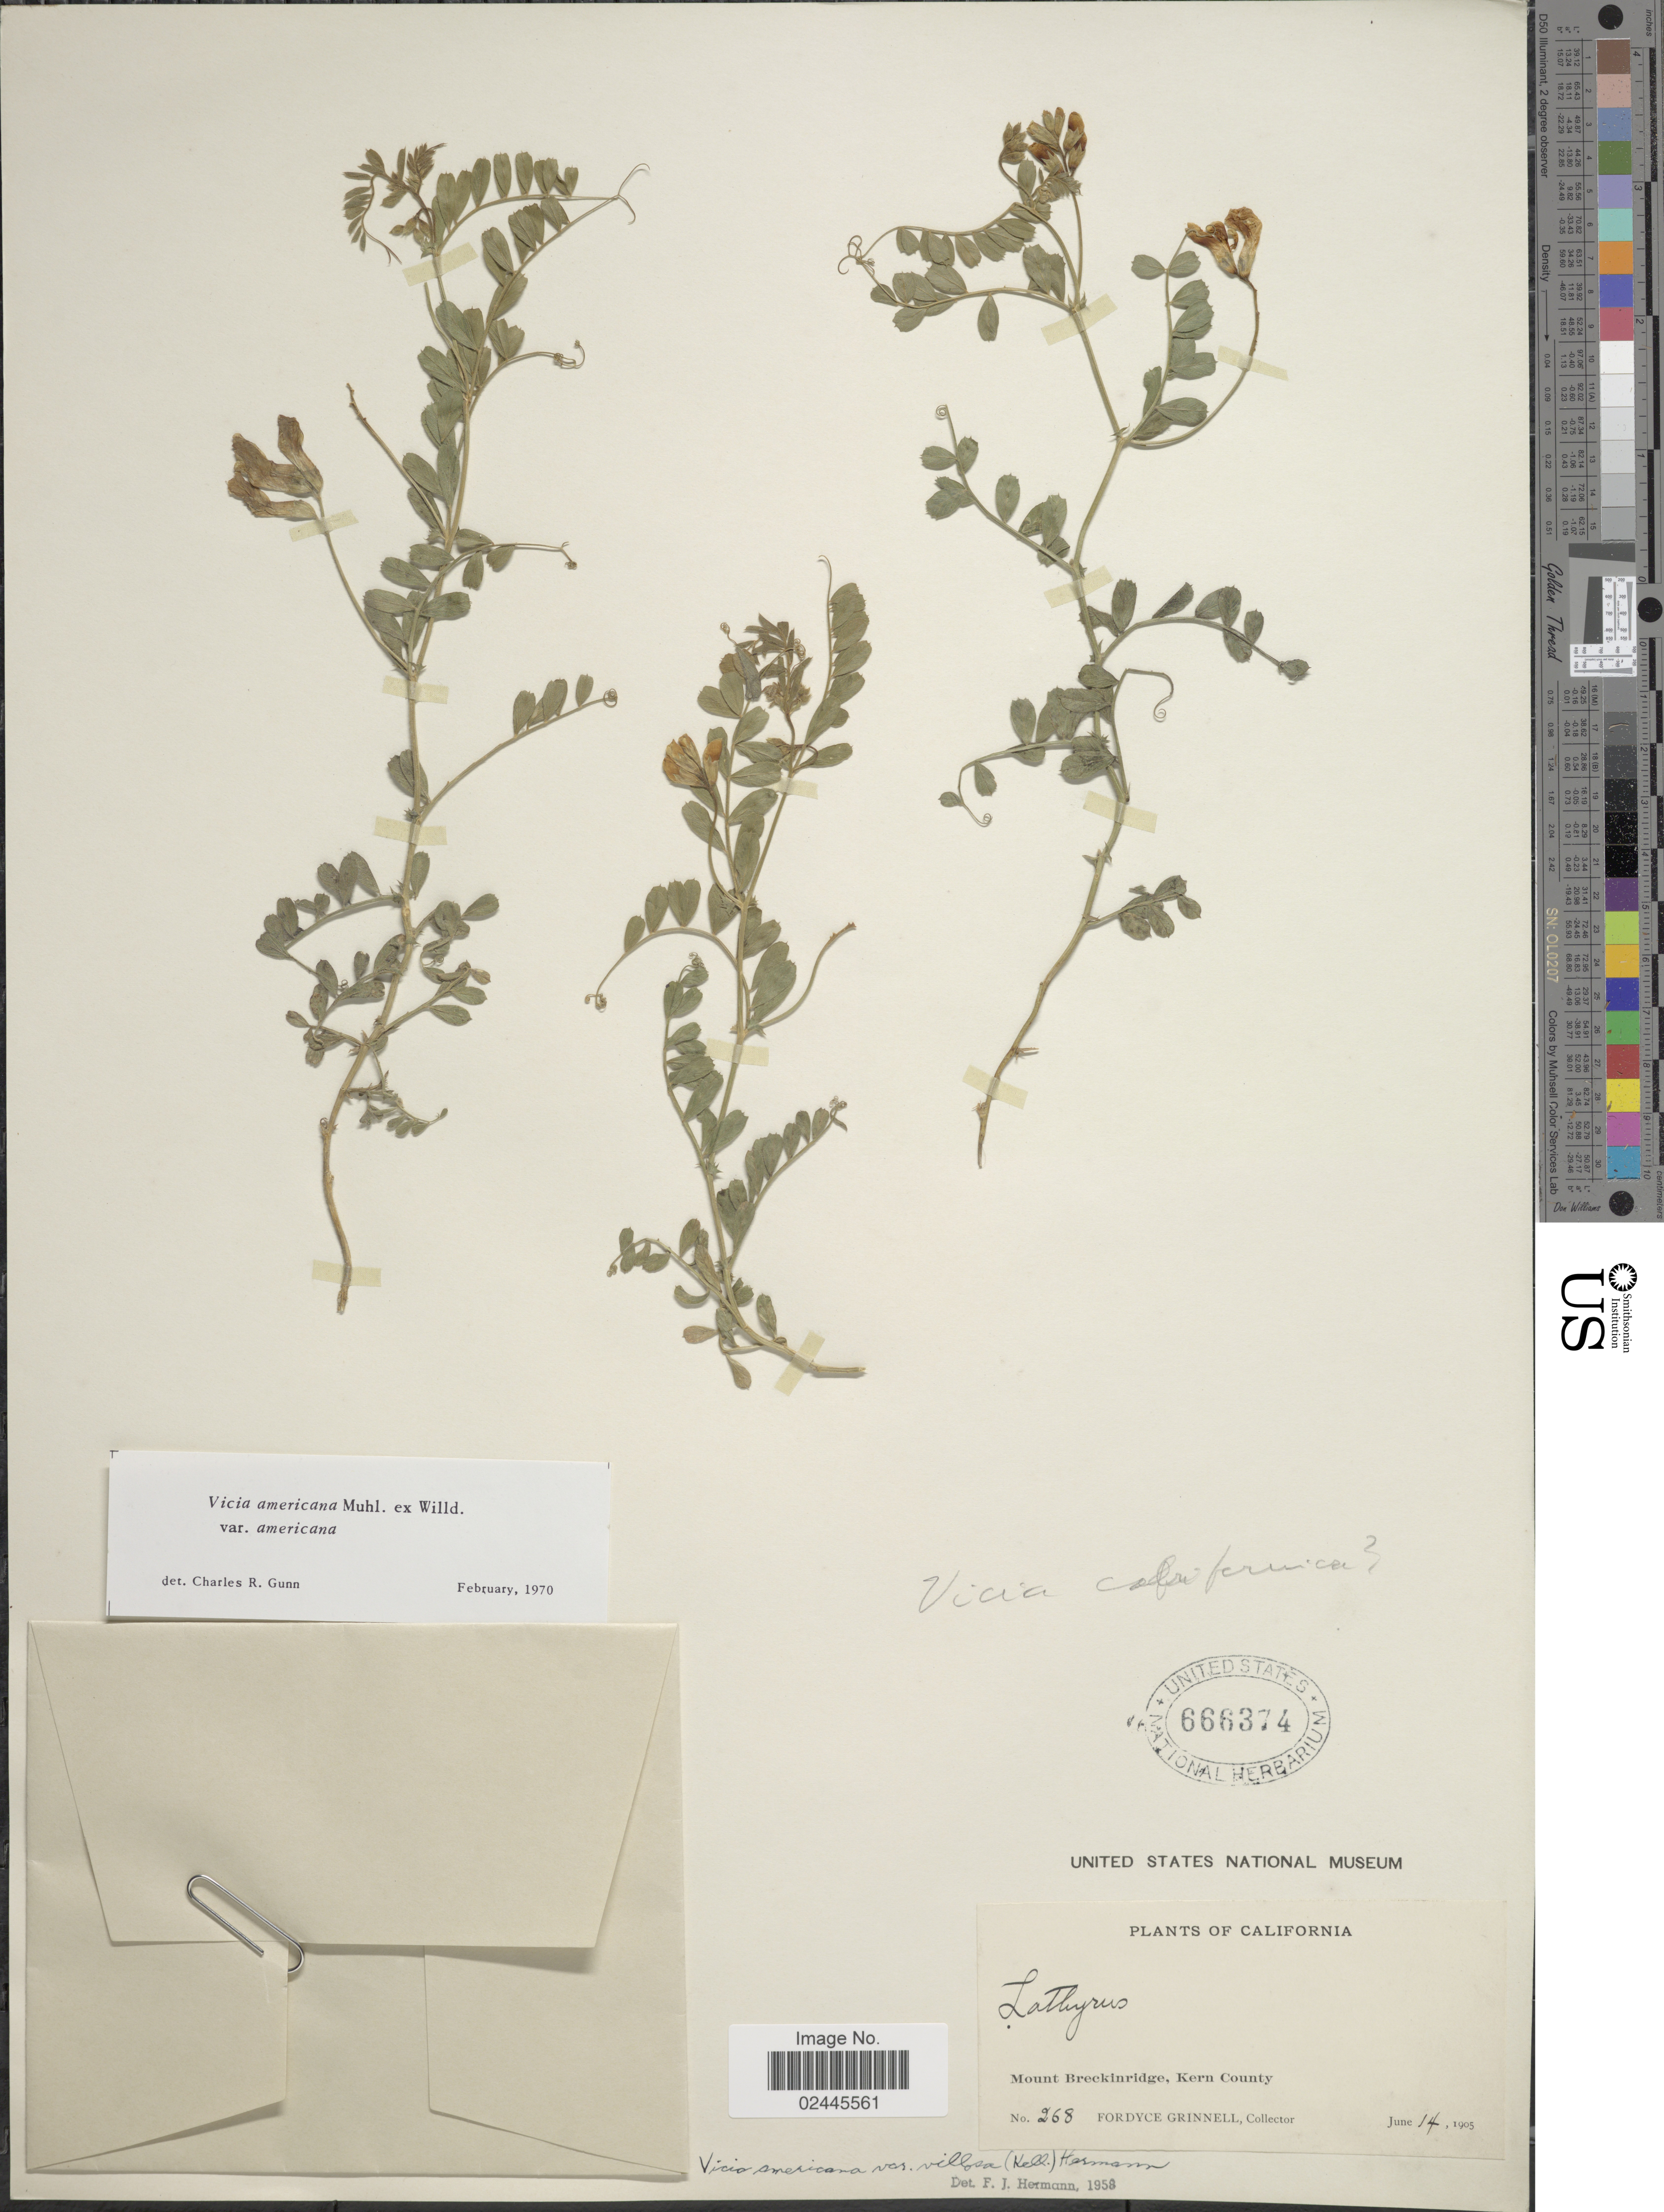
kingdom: Plantae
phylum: Tracheophyta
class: Magnoliopsida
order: Fabales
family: Fabaceae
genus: Vicia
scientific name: Vicia americana var. americana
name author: Muhl. ex Willd.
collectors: F. Grinnell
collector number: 268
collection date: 1905-06-14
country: United States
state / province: California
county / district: Kern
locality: Mount Breckinridge, Kern County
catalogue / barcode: US 666374